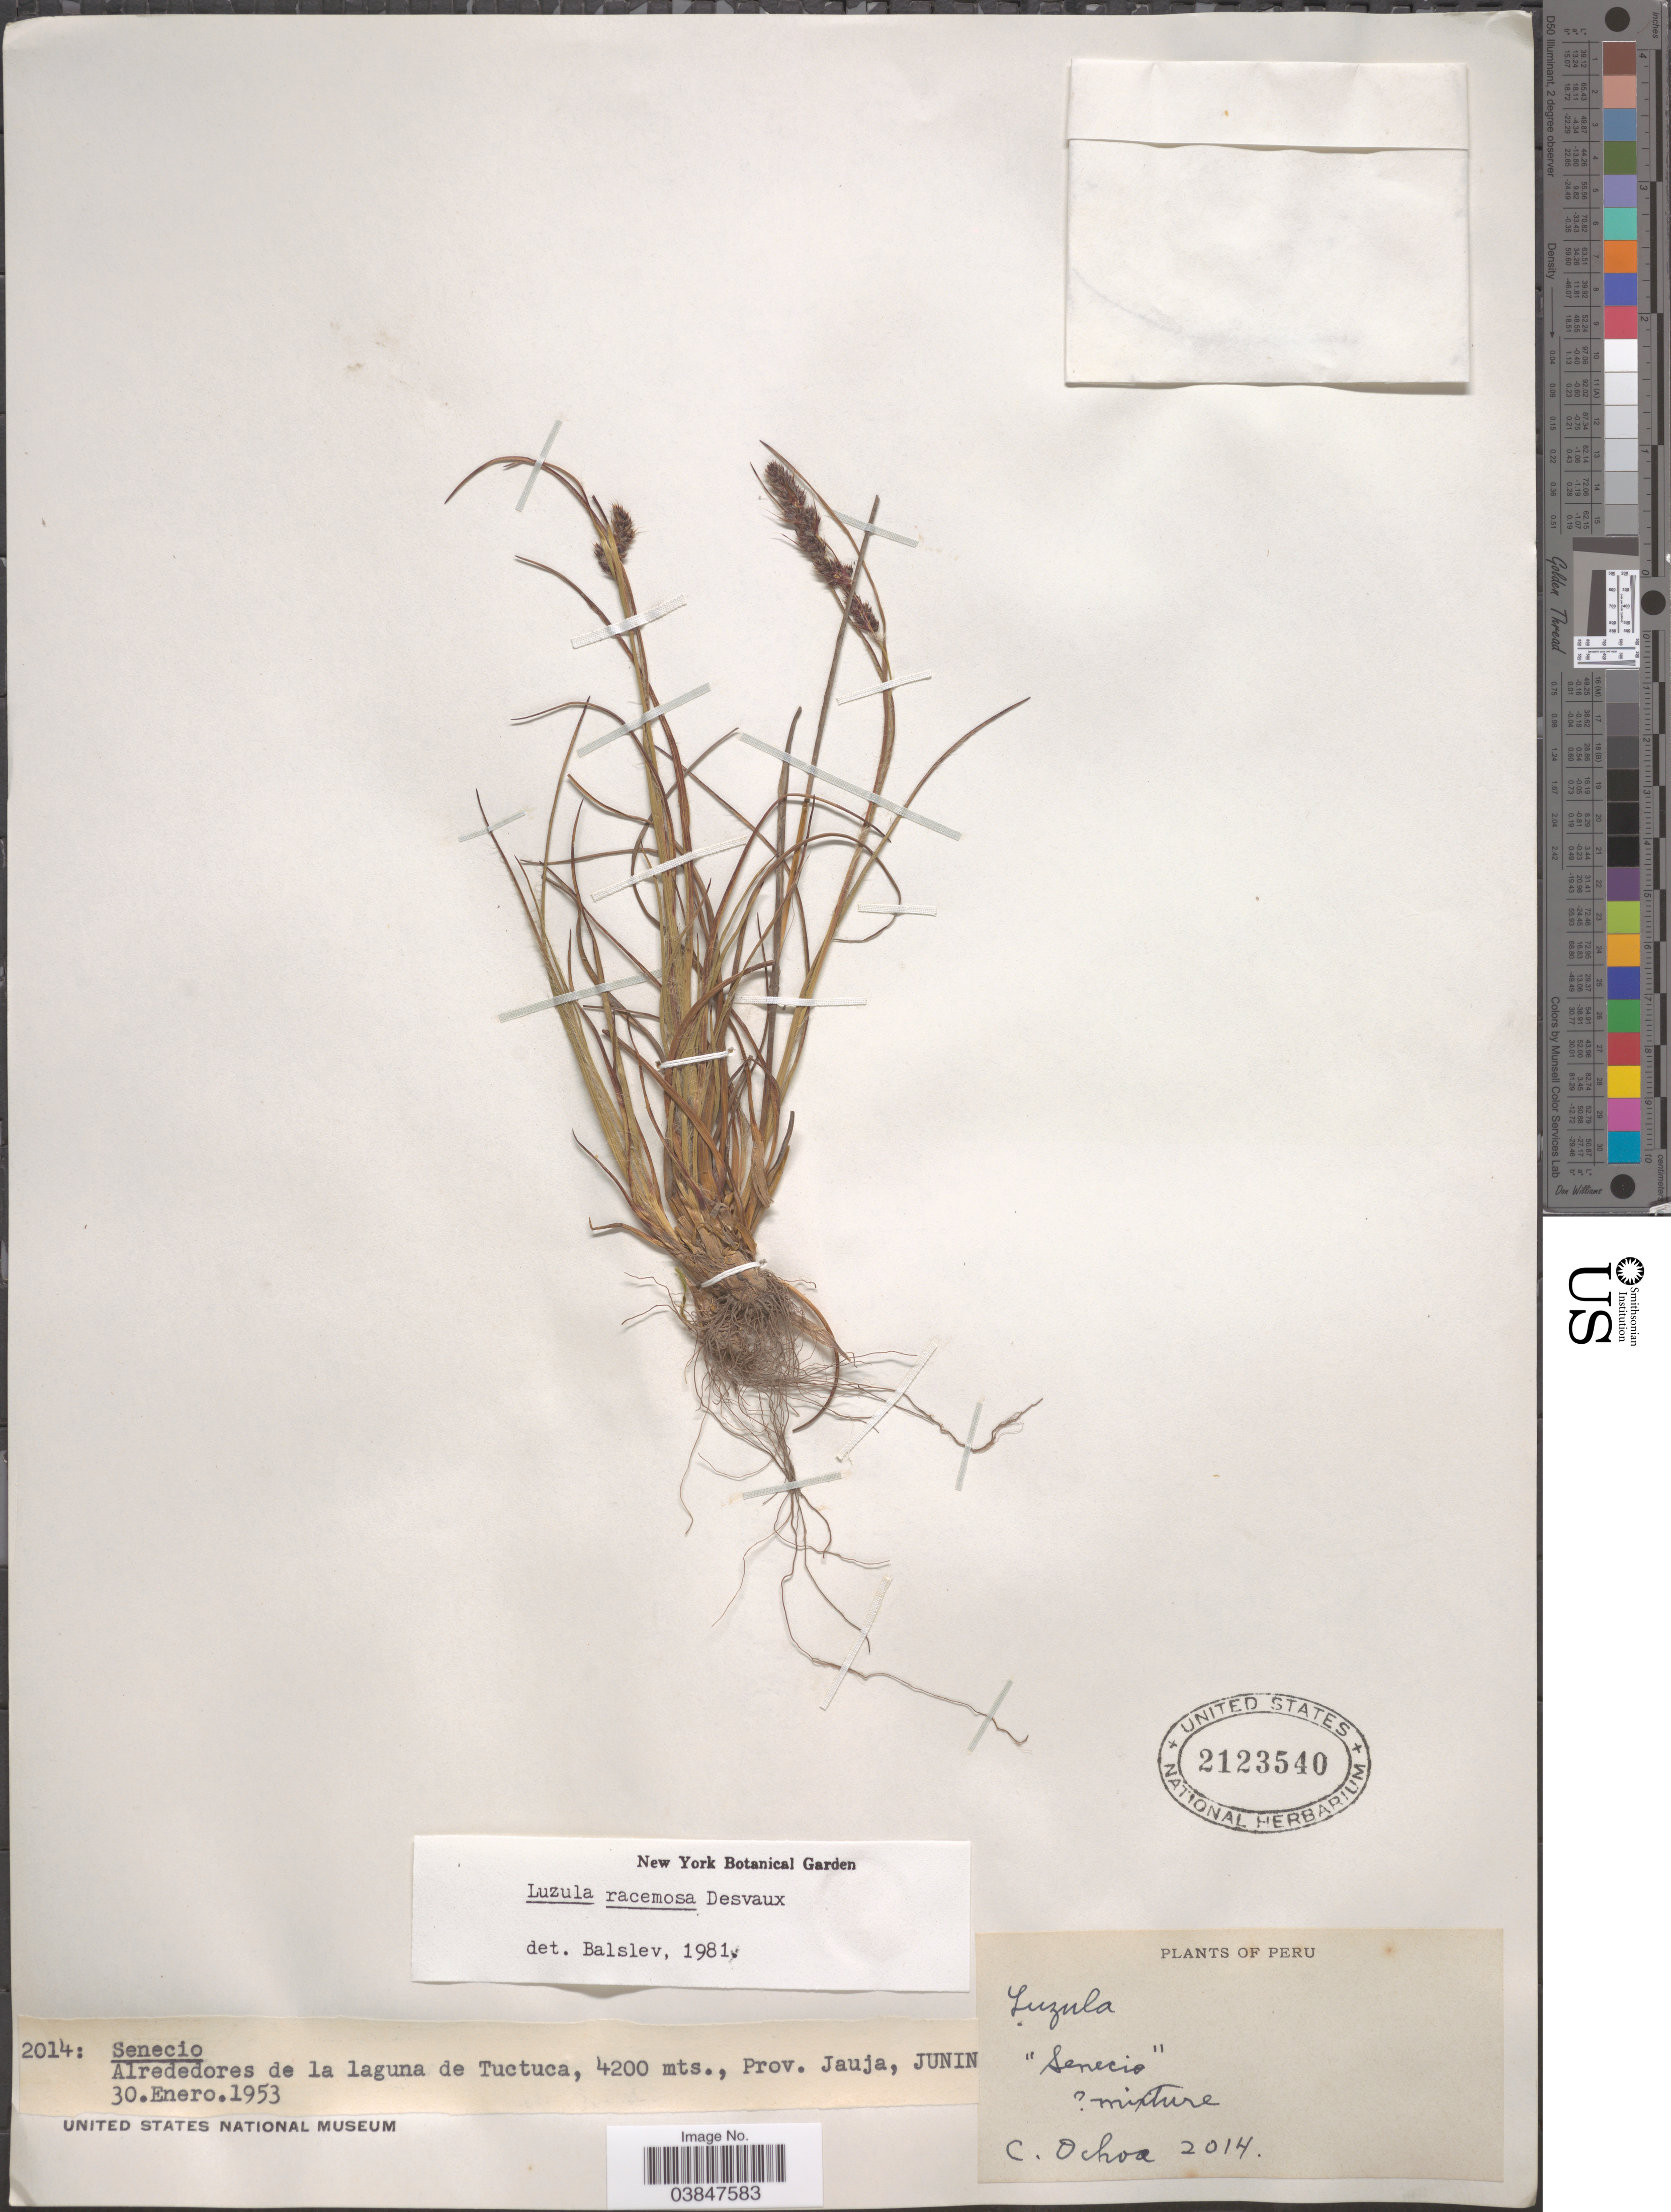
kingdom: Plantae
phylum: Tracheophyta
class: Liliopsida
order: Poales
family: Juncaceae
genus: Luzula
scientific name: Luzula racemosa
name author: Desv.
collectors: C. Ochoa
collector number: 2014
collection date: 1953-01-30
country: Peru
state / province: Junín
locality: Alrededores de la laguna de Tuctuca, Prov. Jauja.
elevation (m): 4200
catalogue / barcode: US 2123540